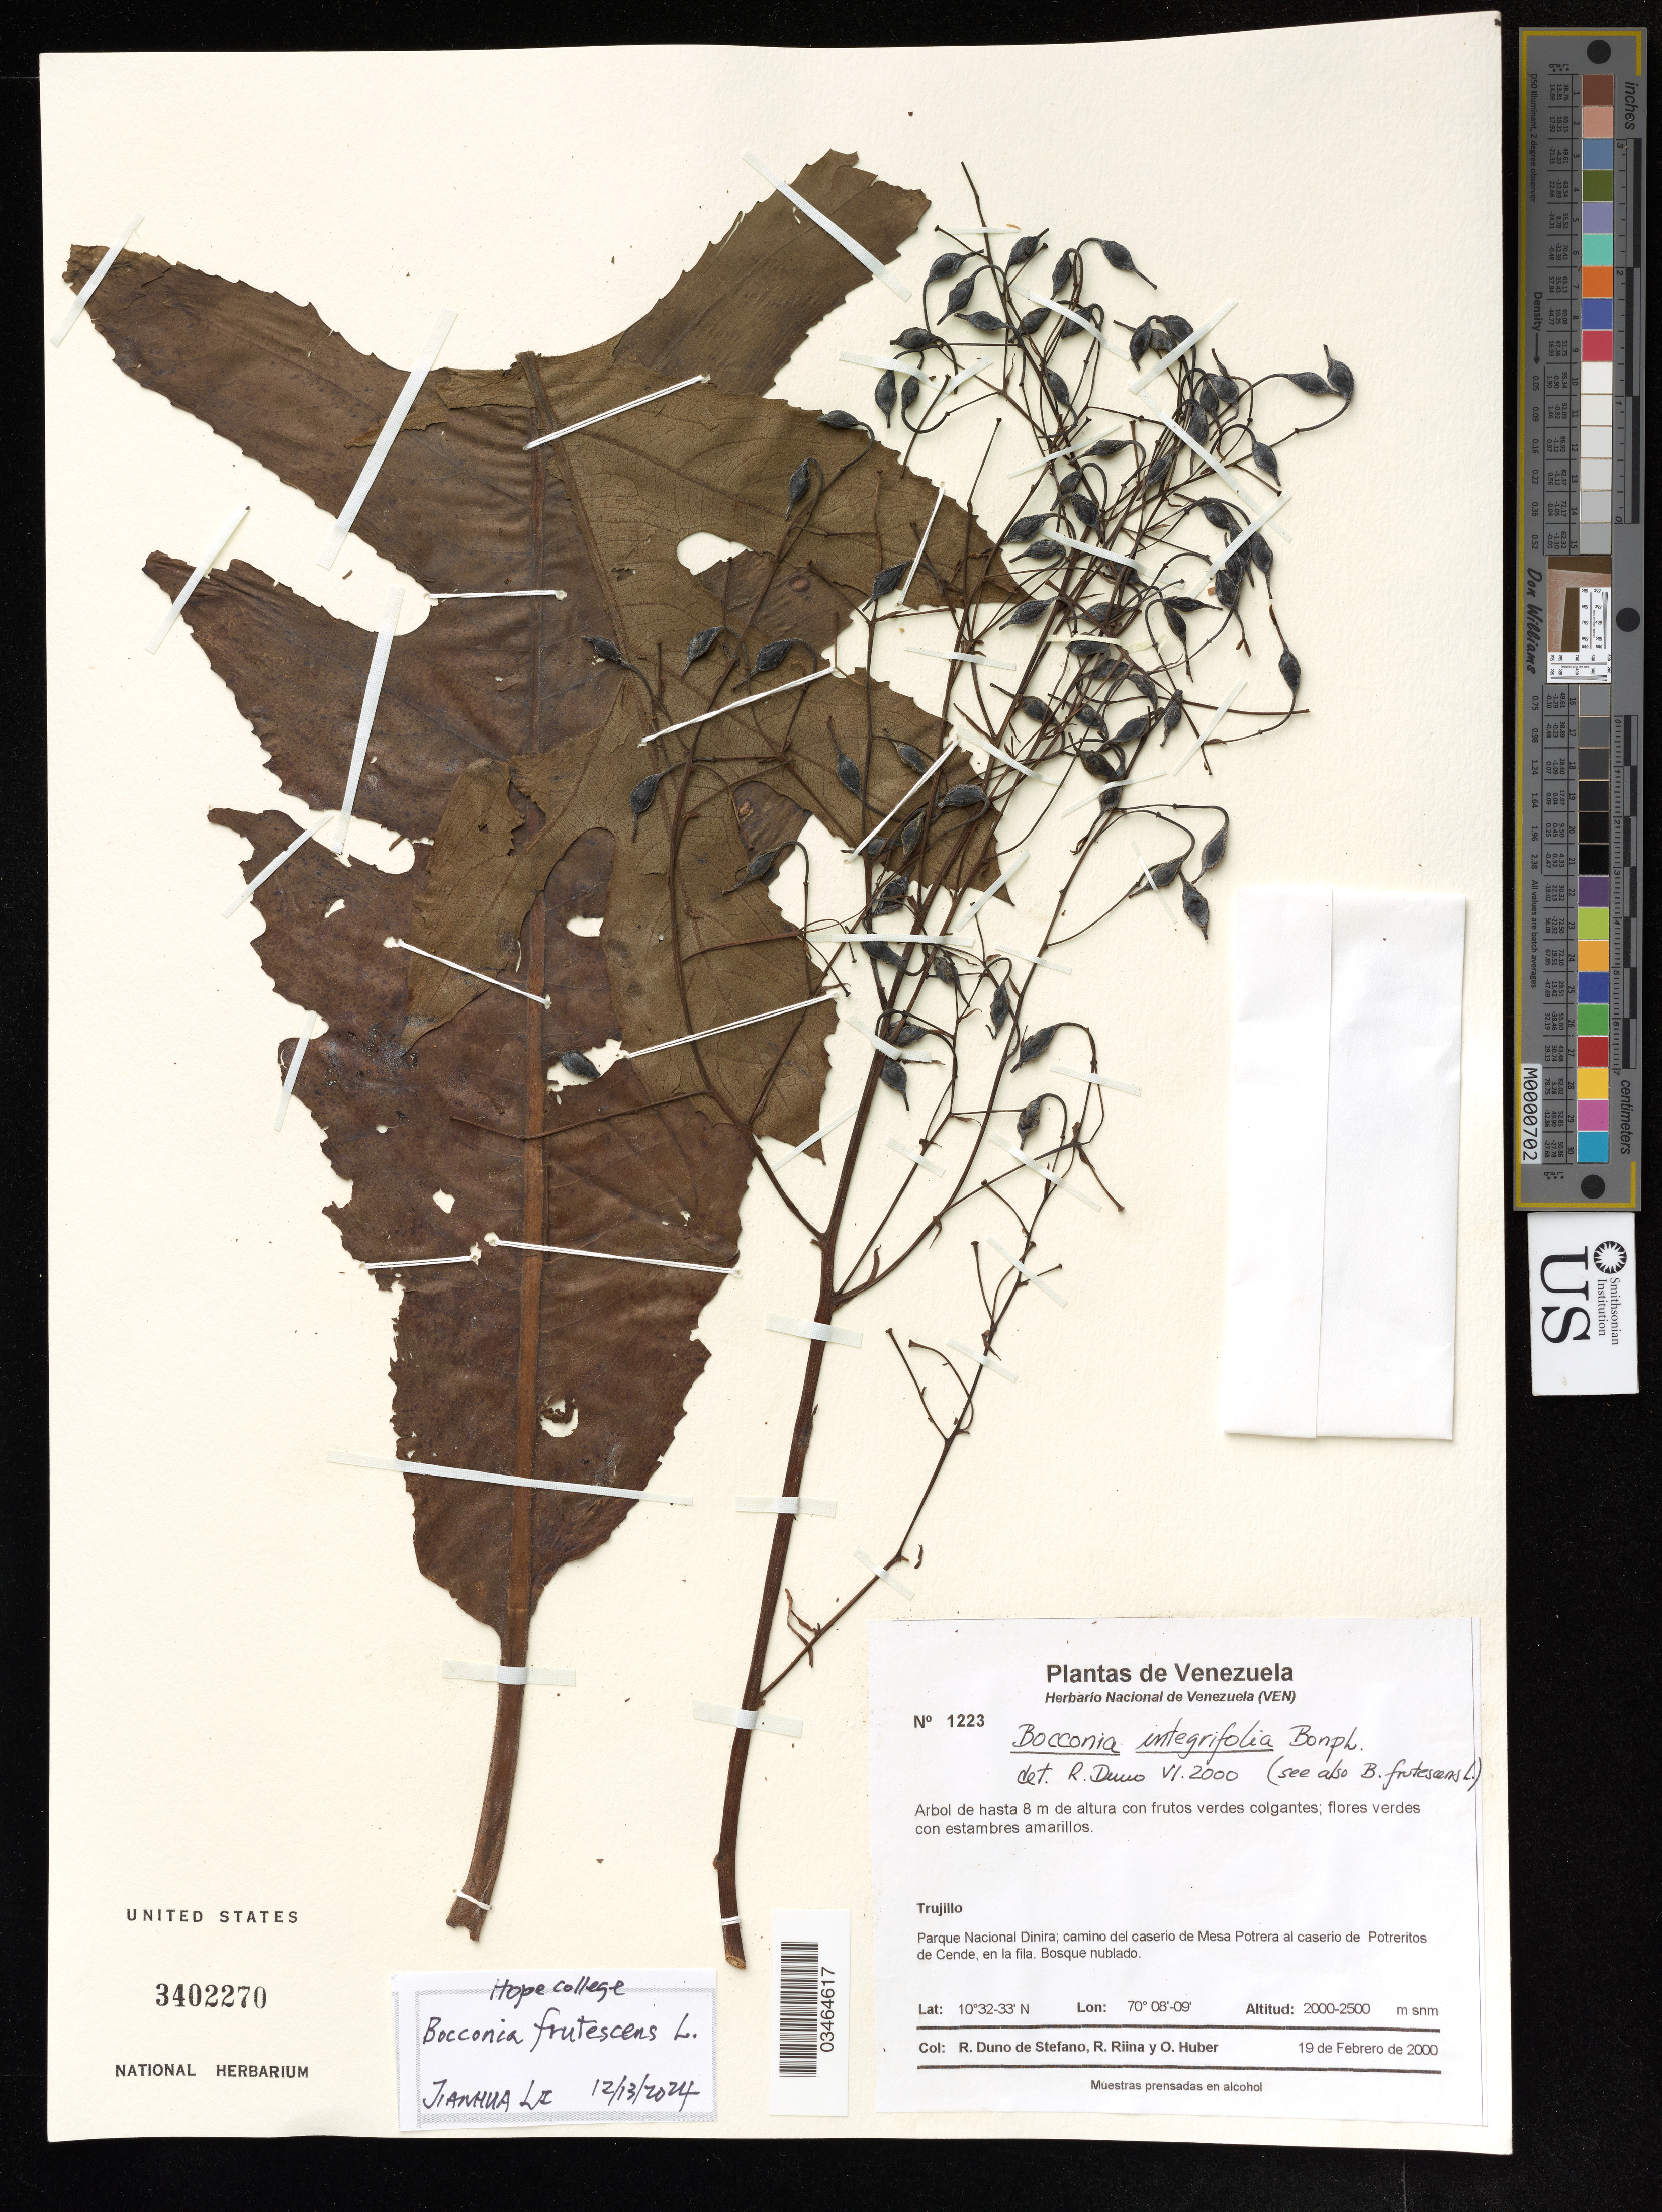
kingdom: Plantae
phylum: Tracheophyta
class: Magnoliopsida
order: Ranunculales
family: Papaveraceae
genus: Bocconia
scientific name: Bocconia arborea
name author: S. Watson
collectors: R. Duno de Stefano, R. Rinna & O. Huber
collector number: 1223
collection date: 2000-02-19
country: Venezuela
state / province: Trujillo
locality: Parque Nacional Dinira, camino del caserio de Mesa Potrera al caserio de Potreritos de Cende, en la fila.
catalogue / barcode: US 3402270